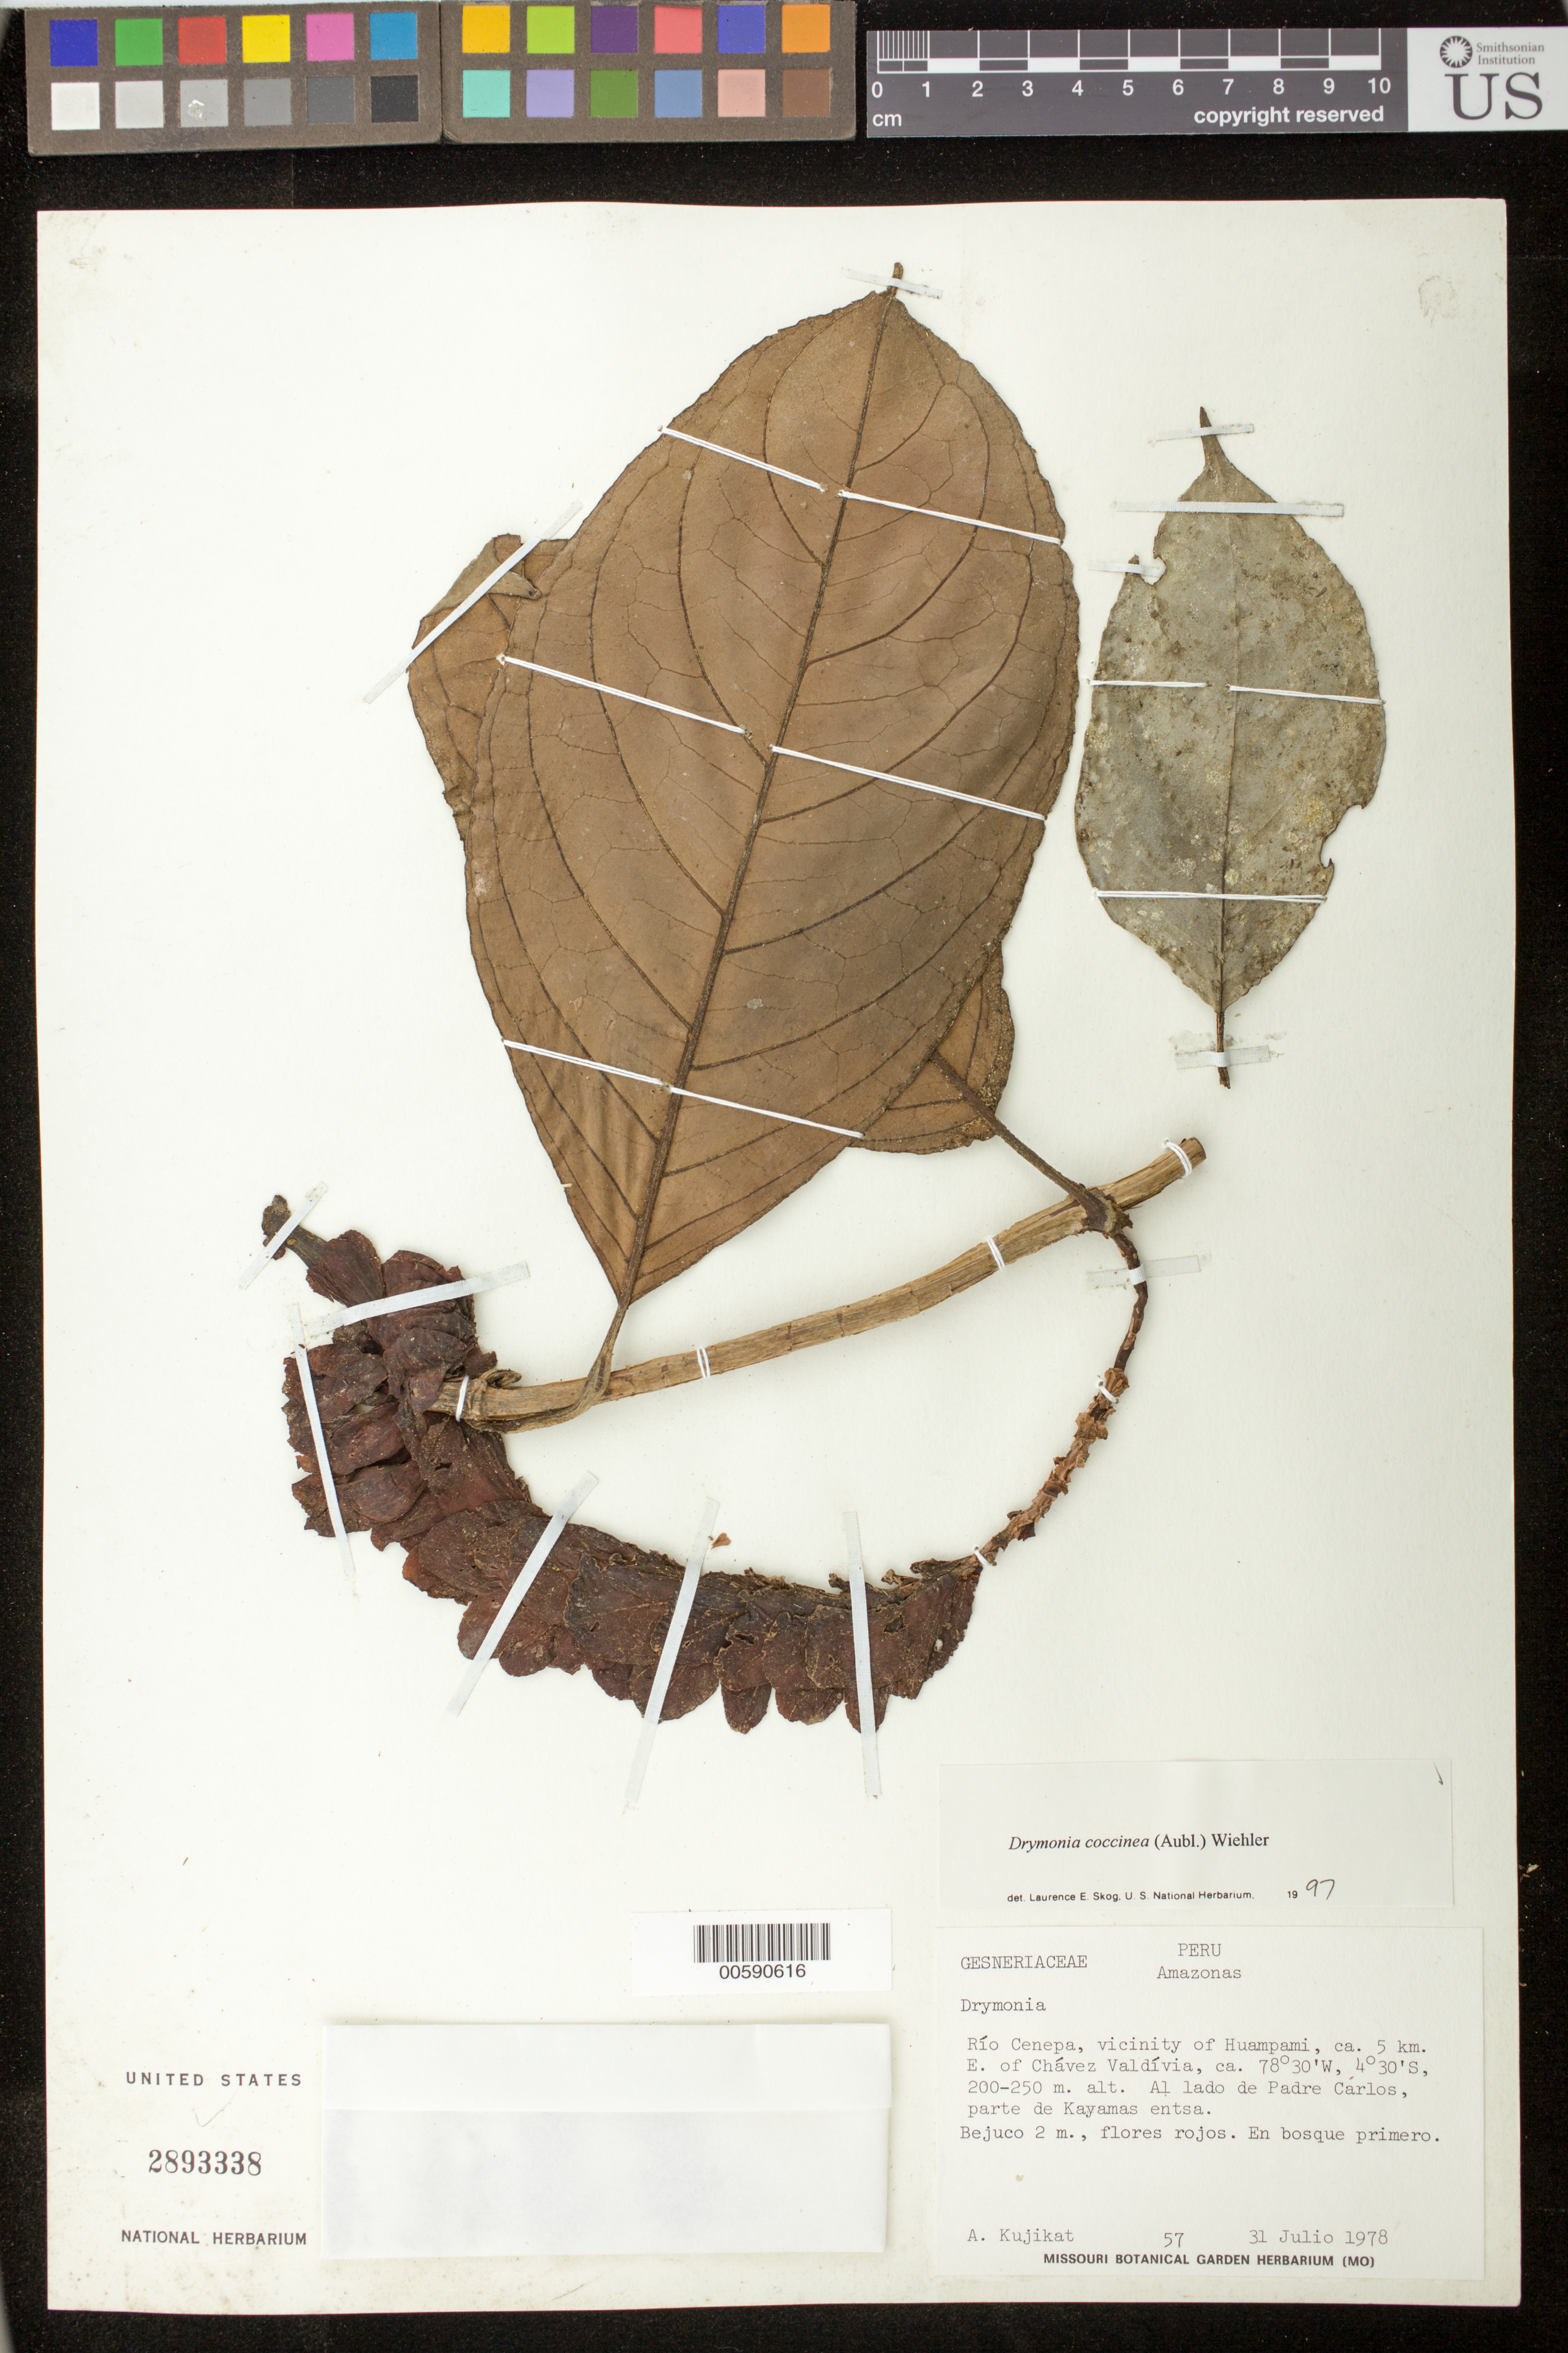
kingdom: Plantae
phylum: Tracheophyta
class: Magnoliopsida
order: Lamiales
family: Gesneriaceae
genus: Drymonia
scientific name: Drymonia coccinea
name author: (Aubl.) Wiehler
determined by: Skog, Laurence E.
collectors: A. Kujikat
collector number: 57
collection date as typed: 31 Jul 1978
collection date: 1978-07-31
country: Peru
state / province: Amazonas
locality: Río Cenepa, vicinity of Huampami, ca. 5 km E of Chávez Valdívia; al lado de Padre Carlos, parte de Kayamas entsa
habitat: En bosque primario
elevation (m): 200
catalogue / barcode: US 2893338